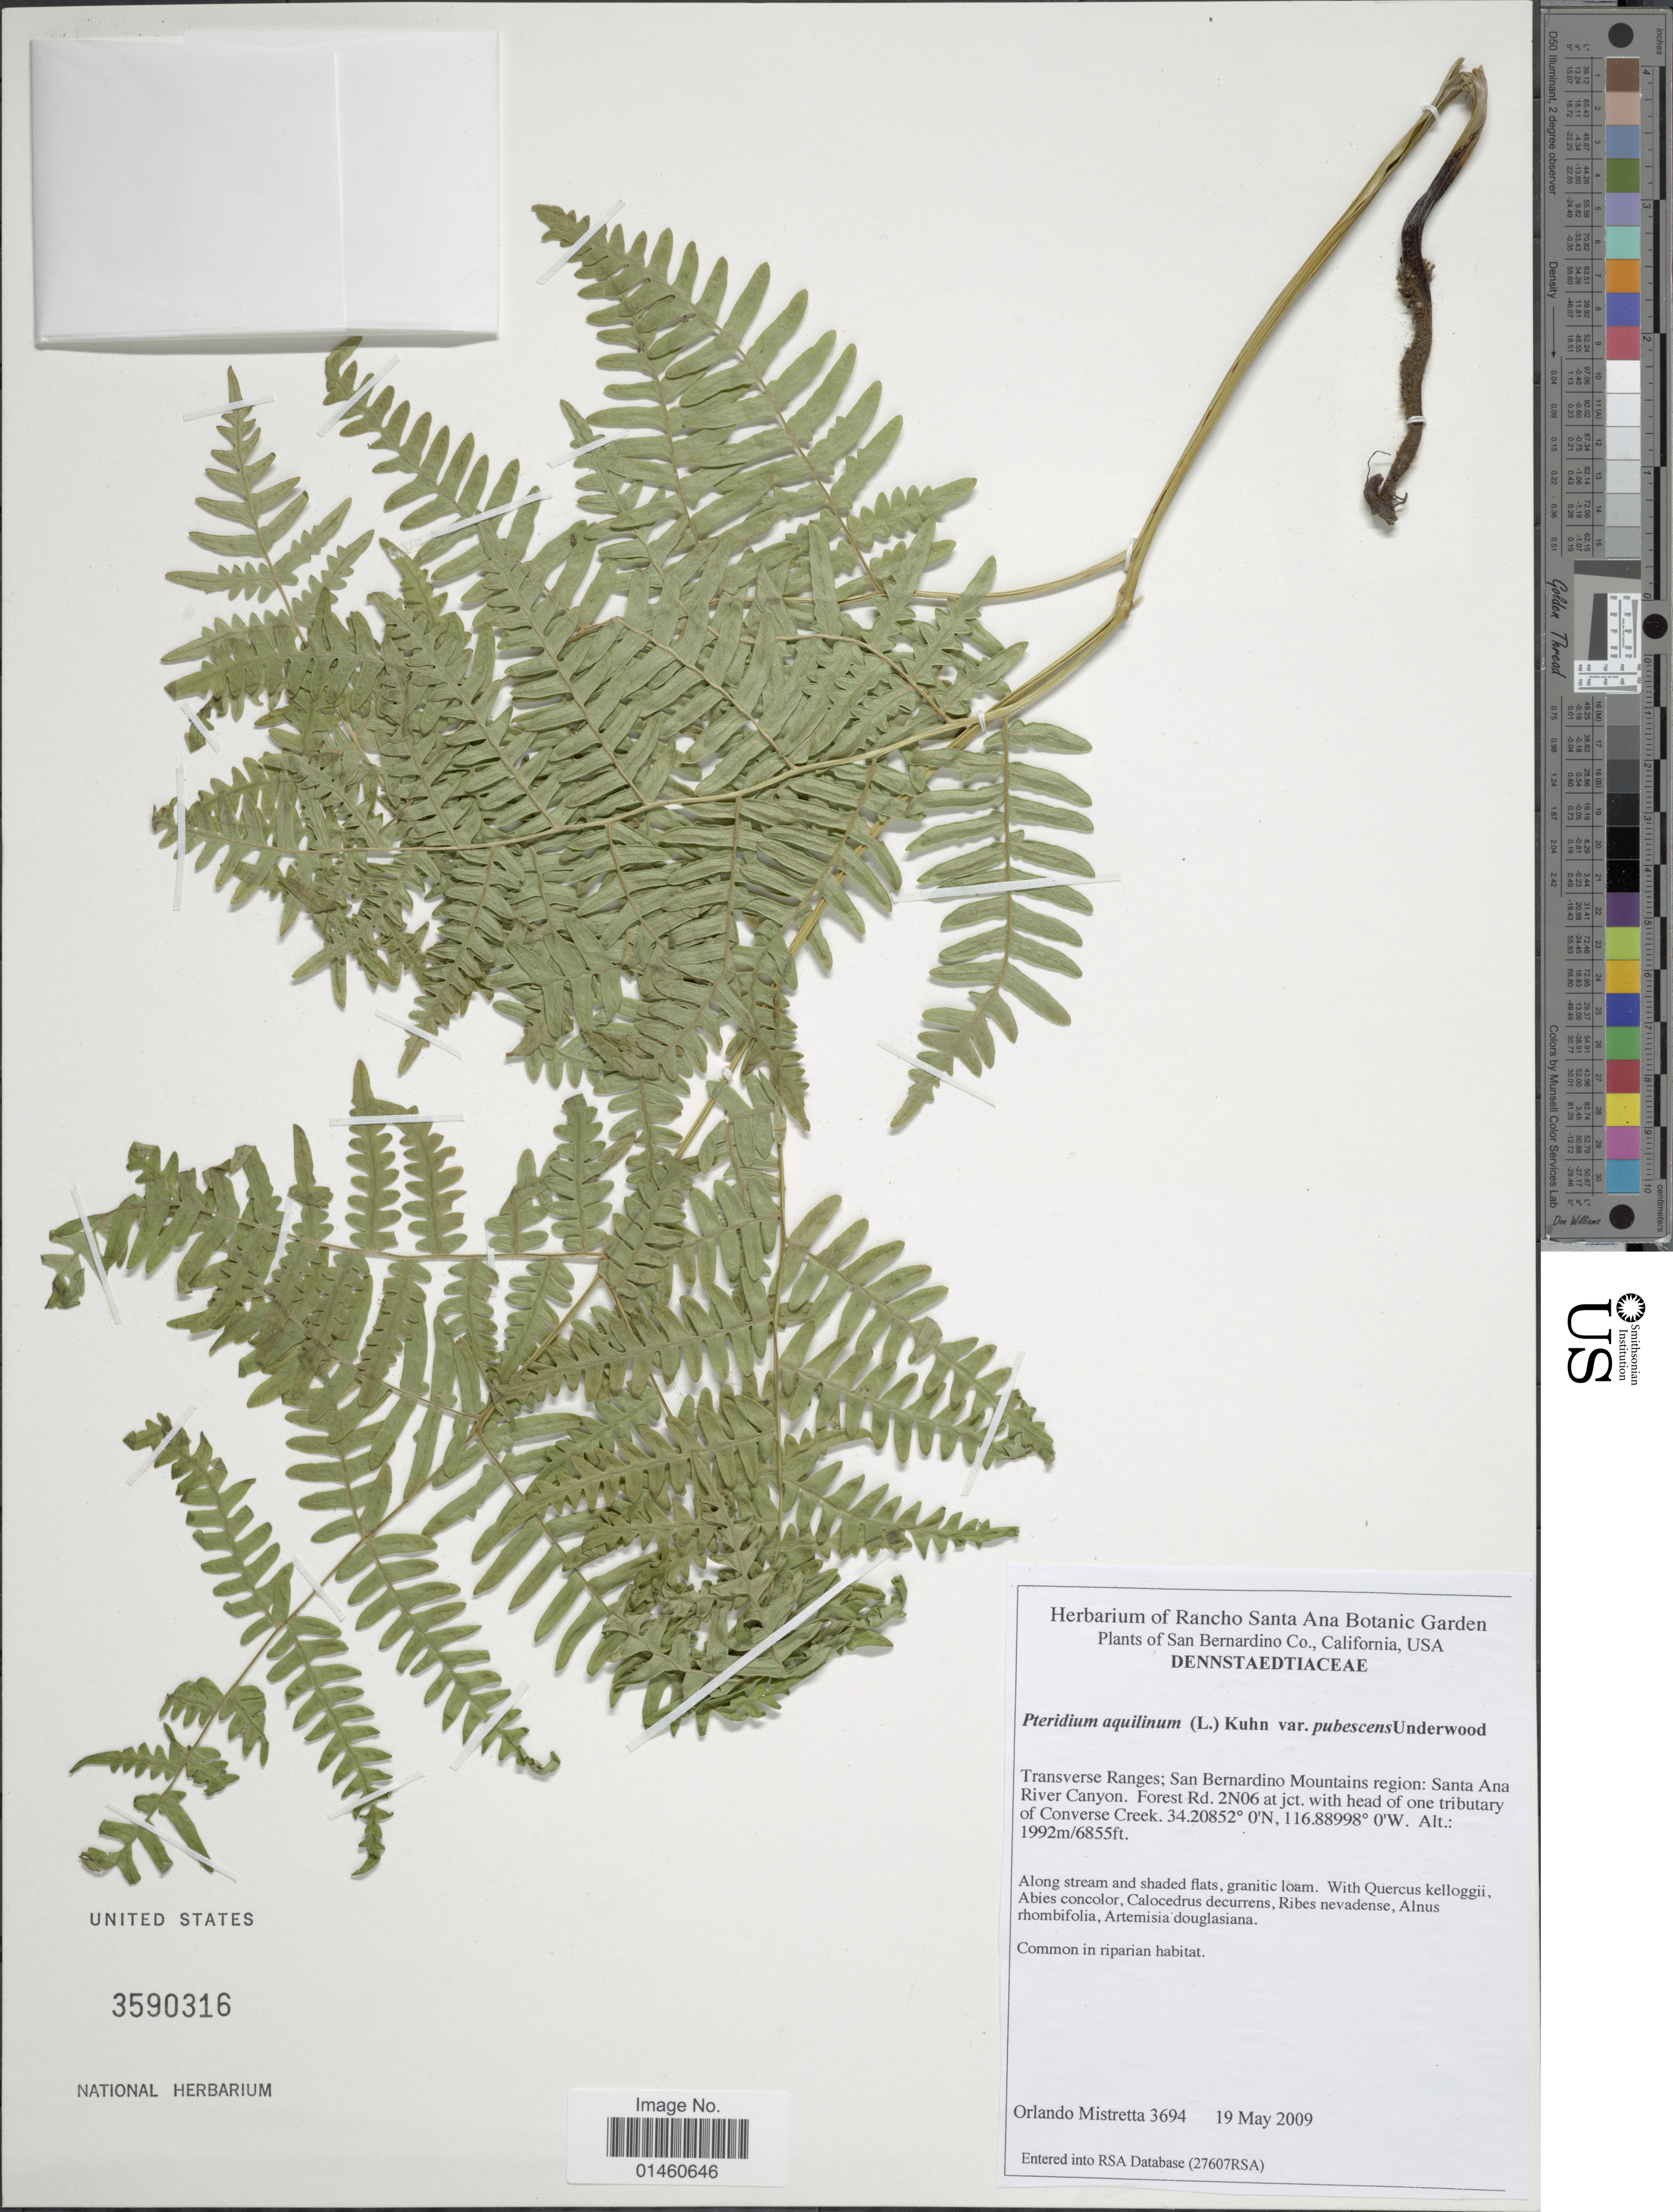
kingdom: Plantae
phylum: Tracheophyta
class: Polypodiopsida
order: Polypodiales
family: Dennstaedtiaceae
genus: Pteridium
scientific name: Pteridium pubescens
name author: (Underw.) Christenh.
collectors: O. Mistretta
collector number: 3694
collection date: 2009-05-19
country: United States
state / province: California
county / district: San Bernardino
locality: San Bernardino Co. Transverse Ranges; San Bernardino Mountains region: Santa Ana River Canyon. Forest Rd. 2N06 at jct. with head of one tributary of Converse Creek, along stream and shaded flats.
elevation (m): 1992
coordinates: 34.20852 0 N, 116.88998 0 W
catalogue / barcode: US 3590316